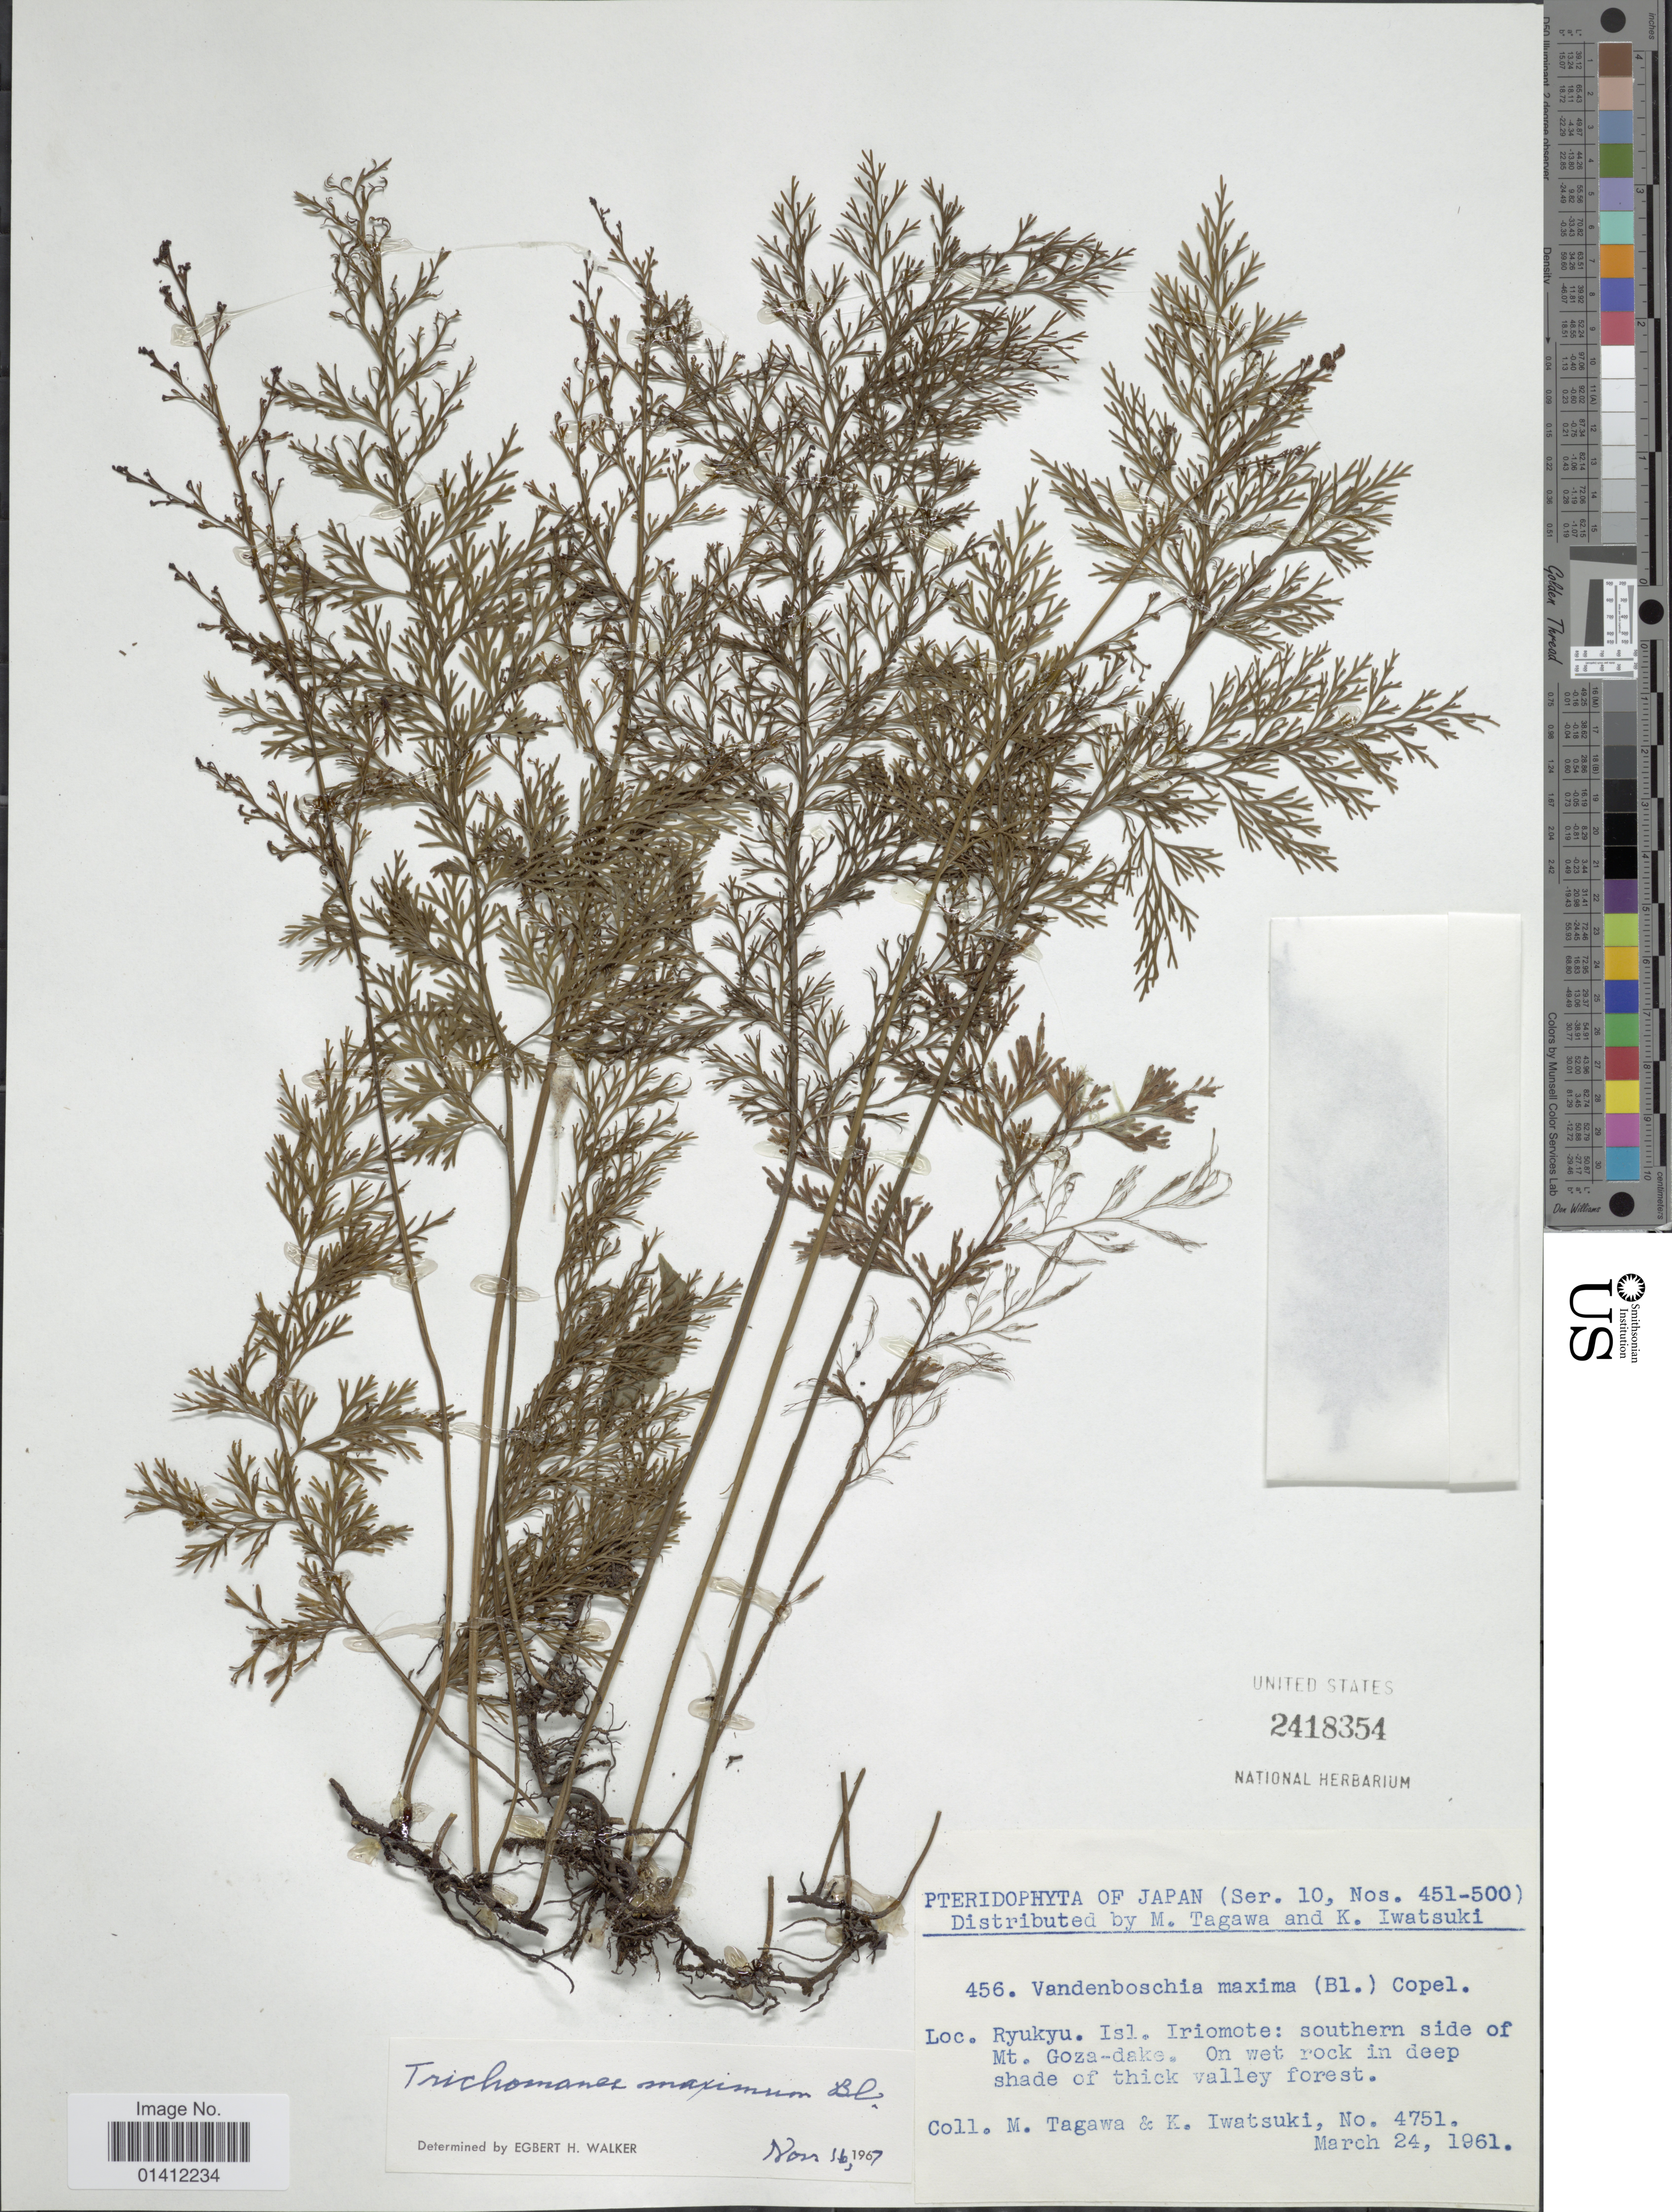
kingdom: Plantae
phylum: Tracheophyta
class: Polypodiopsida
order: Hymenophyllales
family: Hymenophyllaceae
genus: Vandenboschia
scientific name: Vandenboschia maxima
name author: (Blume) Copel.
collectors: M. Tagawa & K. Iwatsuki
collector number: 4751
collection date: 1961-03-24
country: Japan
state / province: Okinawa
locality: Ryukyu. Isl. Iriomote: southern side of Mt. Goza-dake. On wet rock in deep shade of thick valley forest.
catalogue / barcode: US 2418354